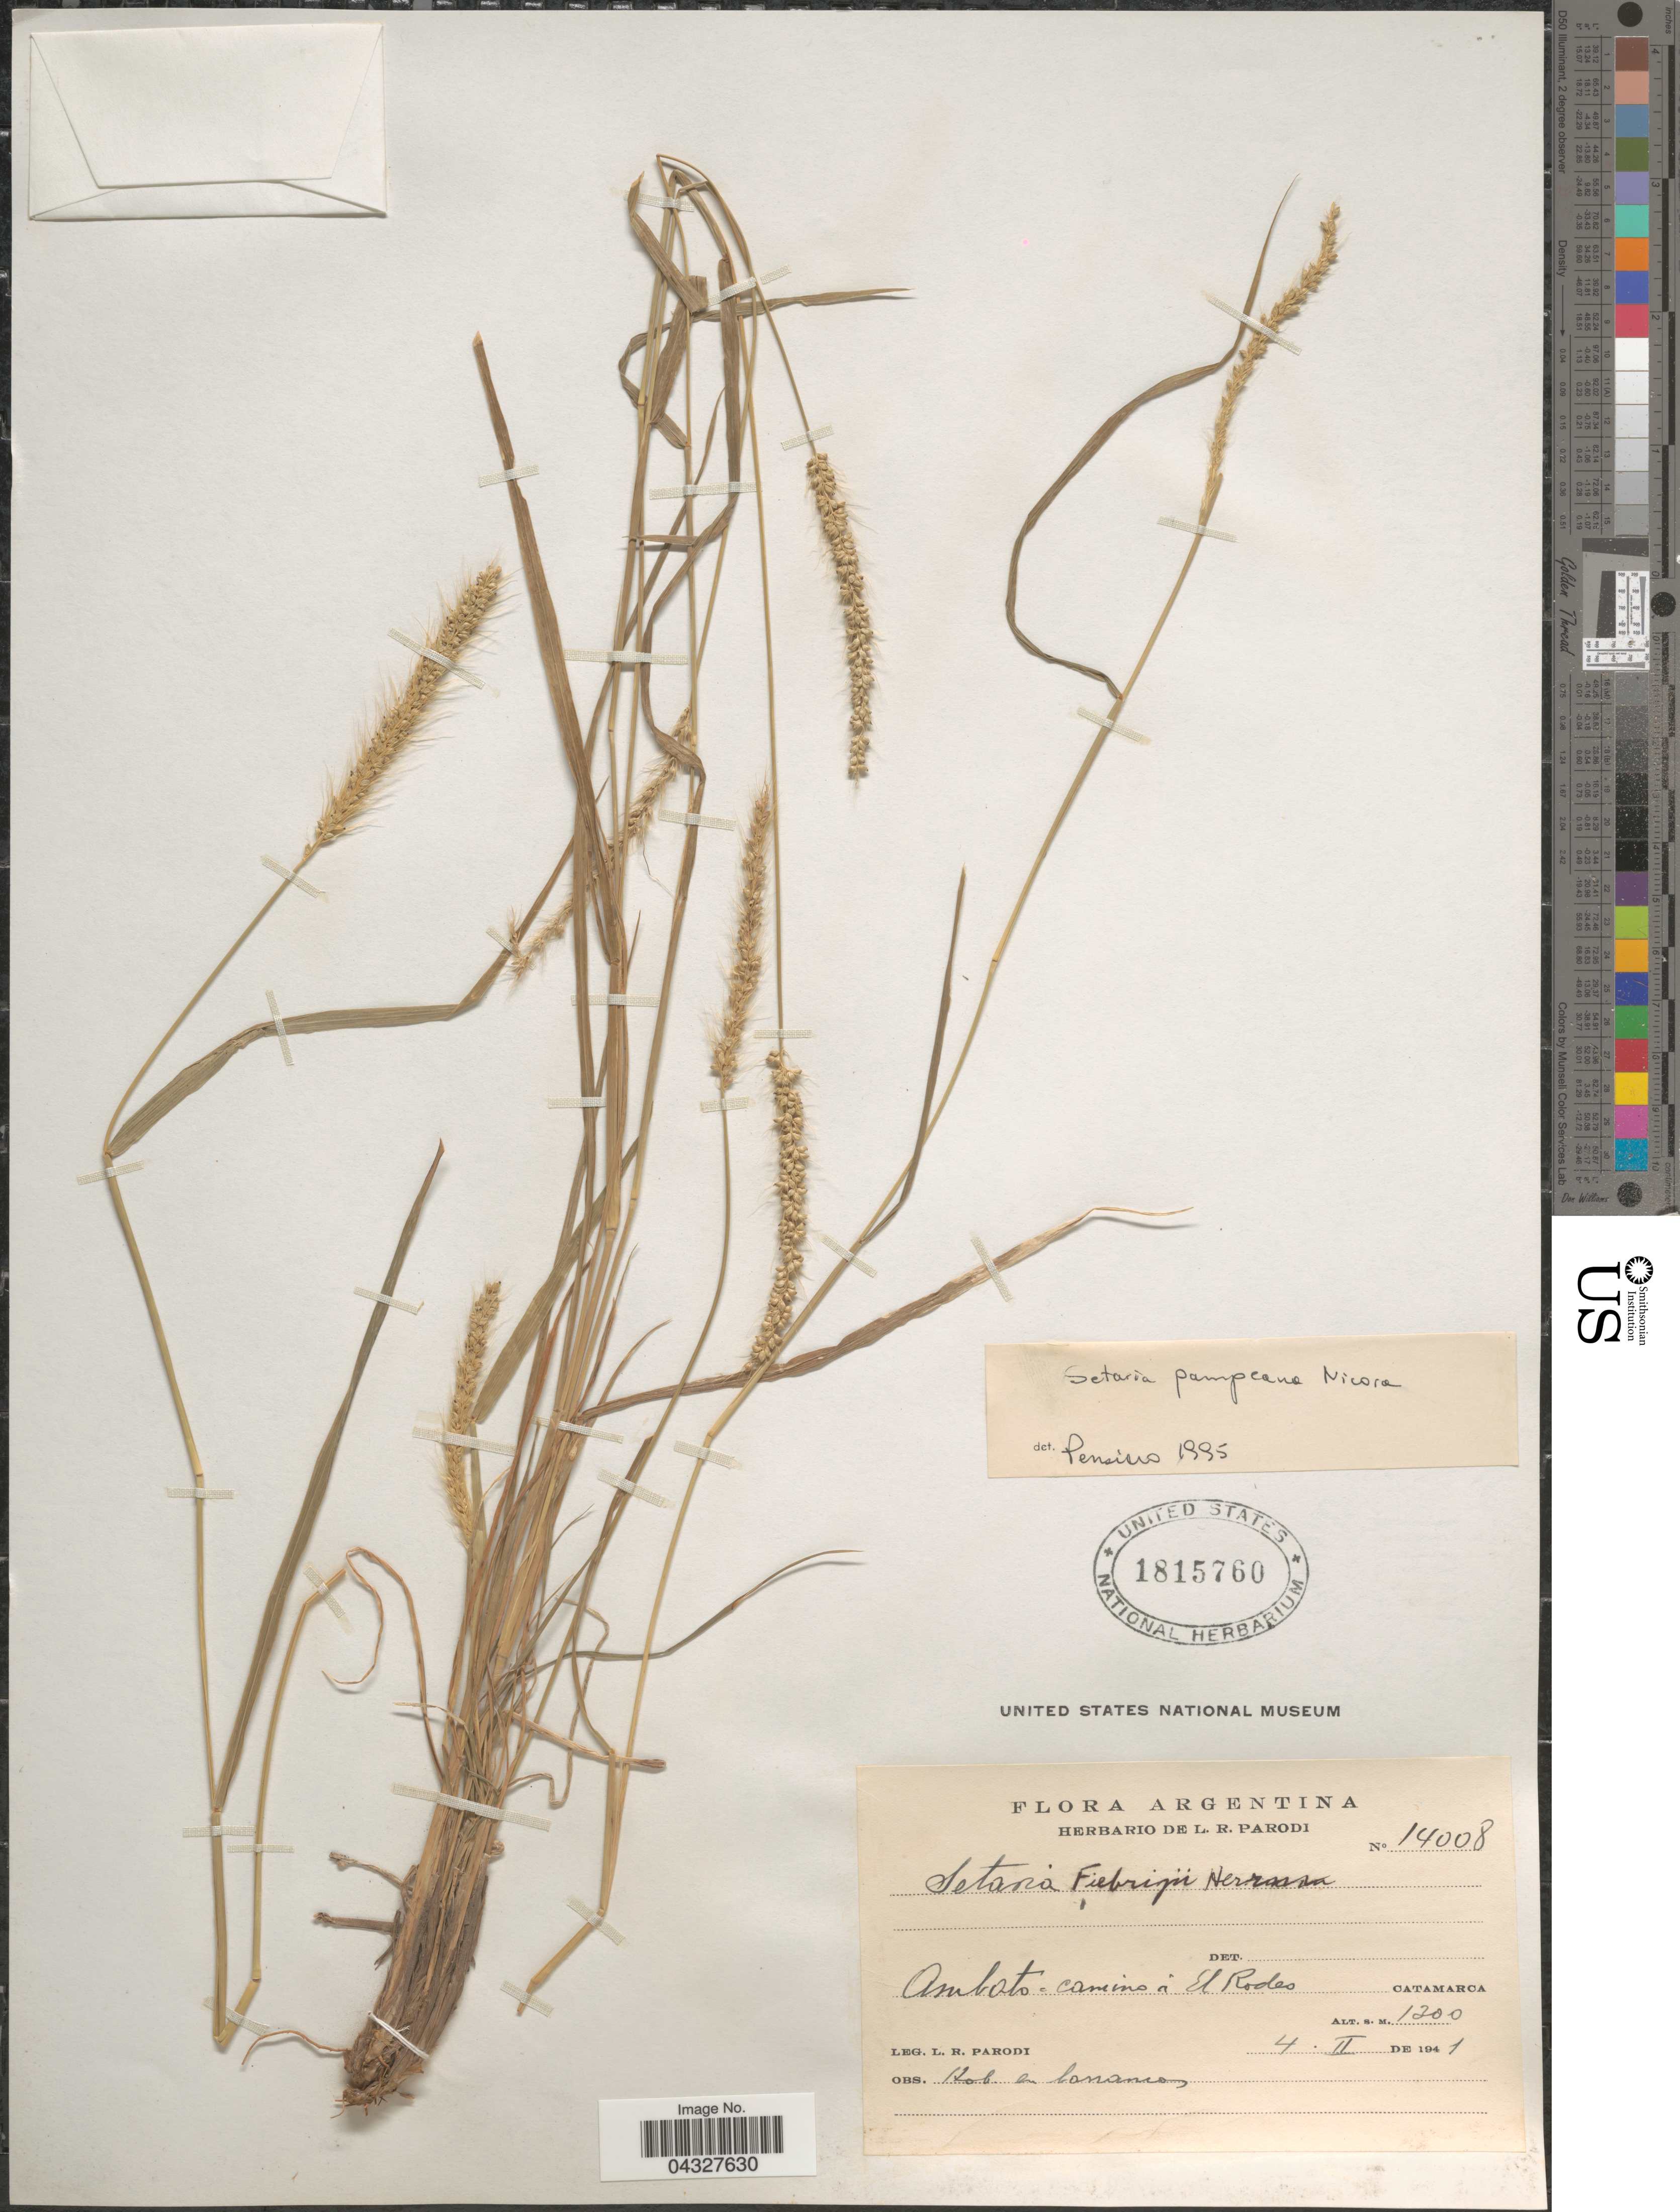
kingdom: Plantae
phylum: Tracheophyta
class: Liliopsida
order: Poales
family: Poaceae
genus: Setaria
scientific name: Setaria pampeana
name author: Parodi ex Nicora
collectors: L. R. Parodi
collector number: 14008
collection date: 1941-02-04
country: Argentina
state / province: Catamarca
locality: Ambato camino á El Rodeo.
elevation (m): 1300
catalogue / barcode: US 1815760